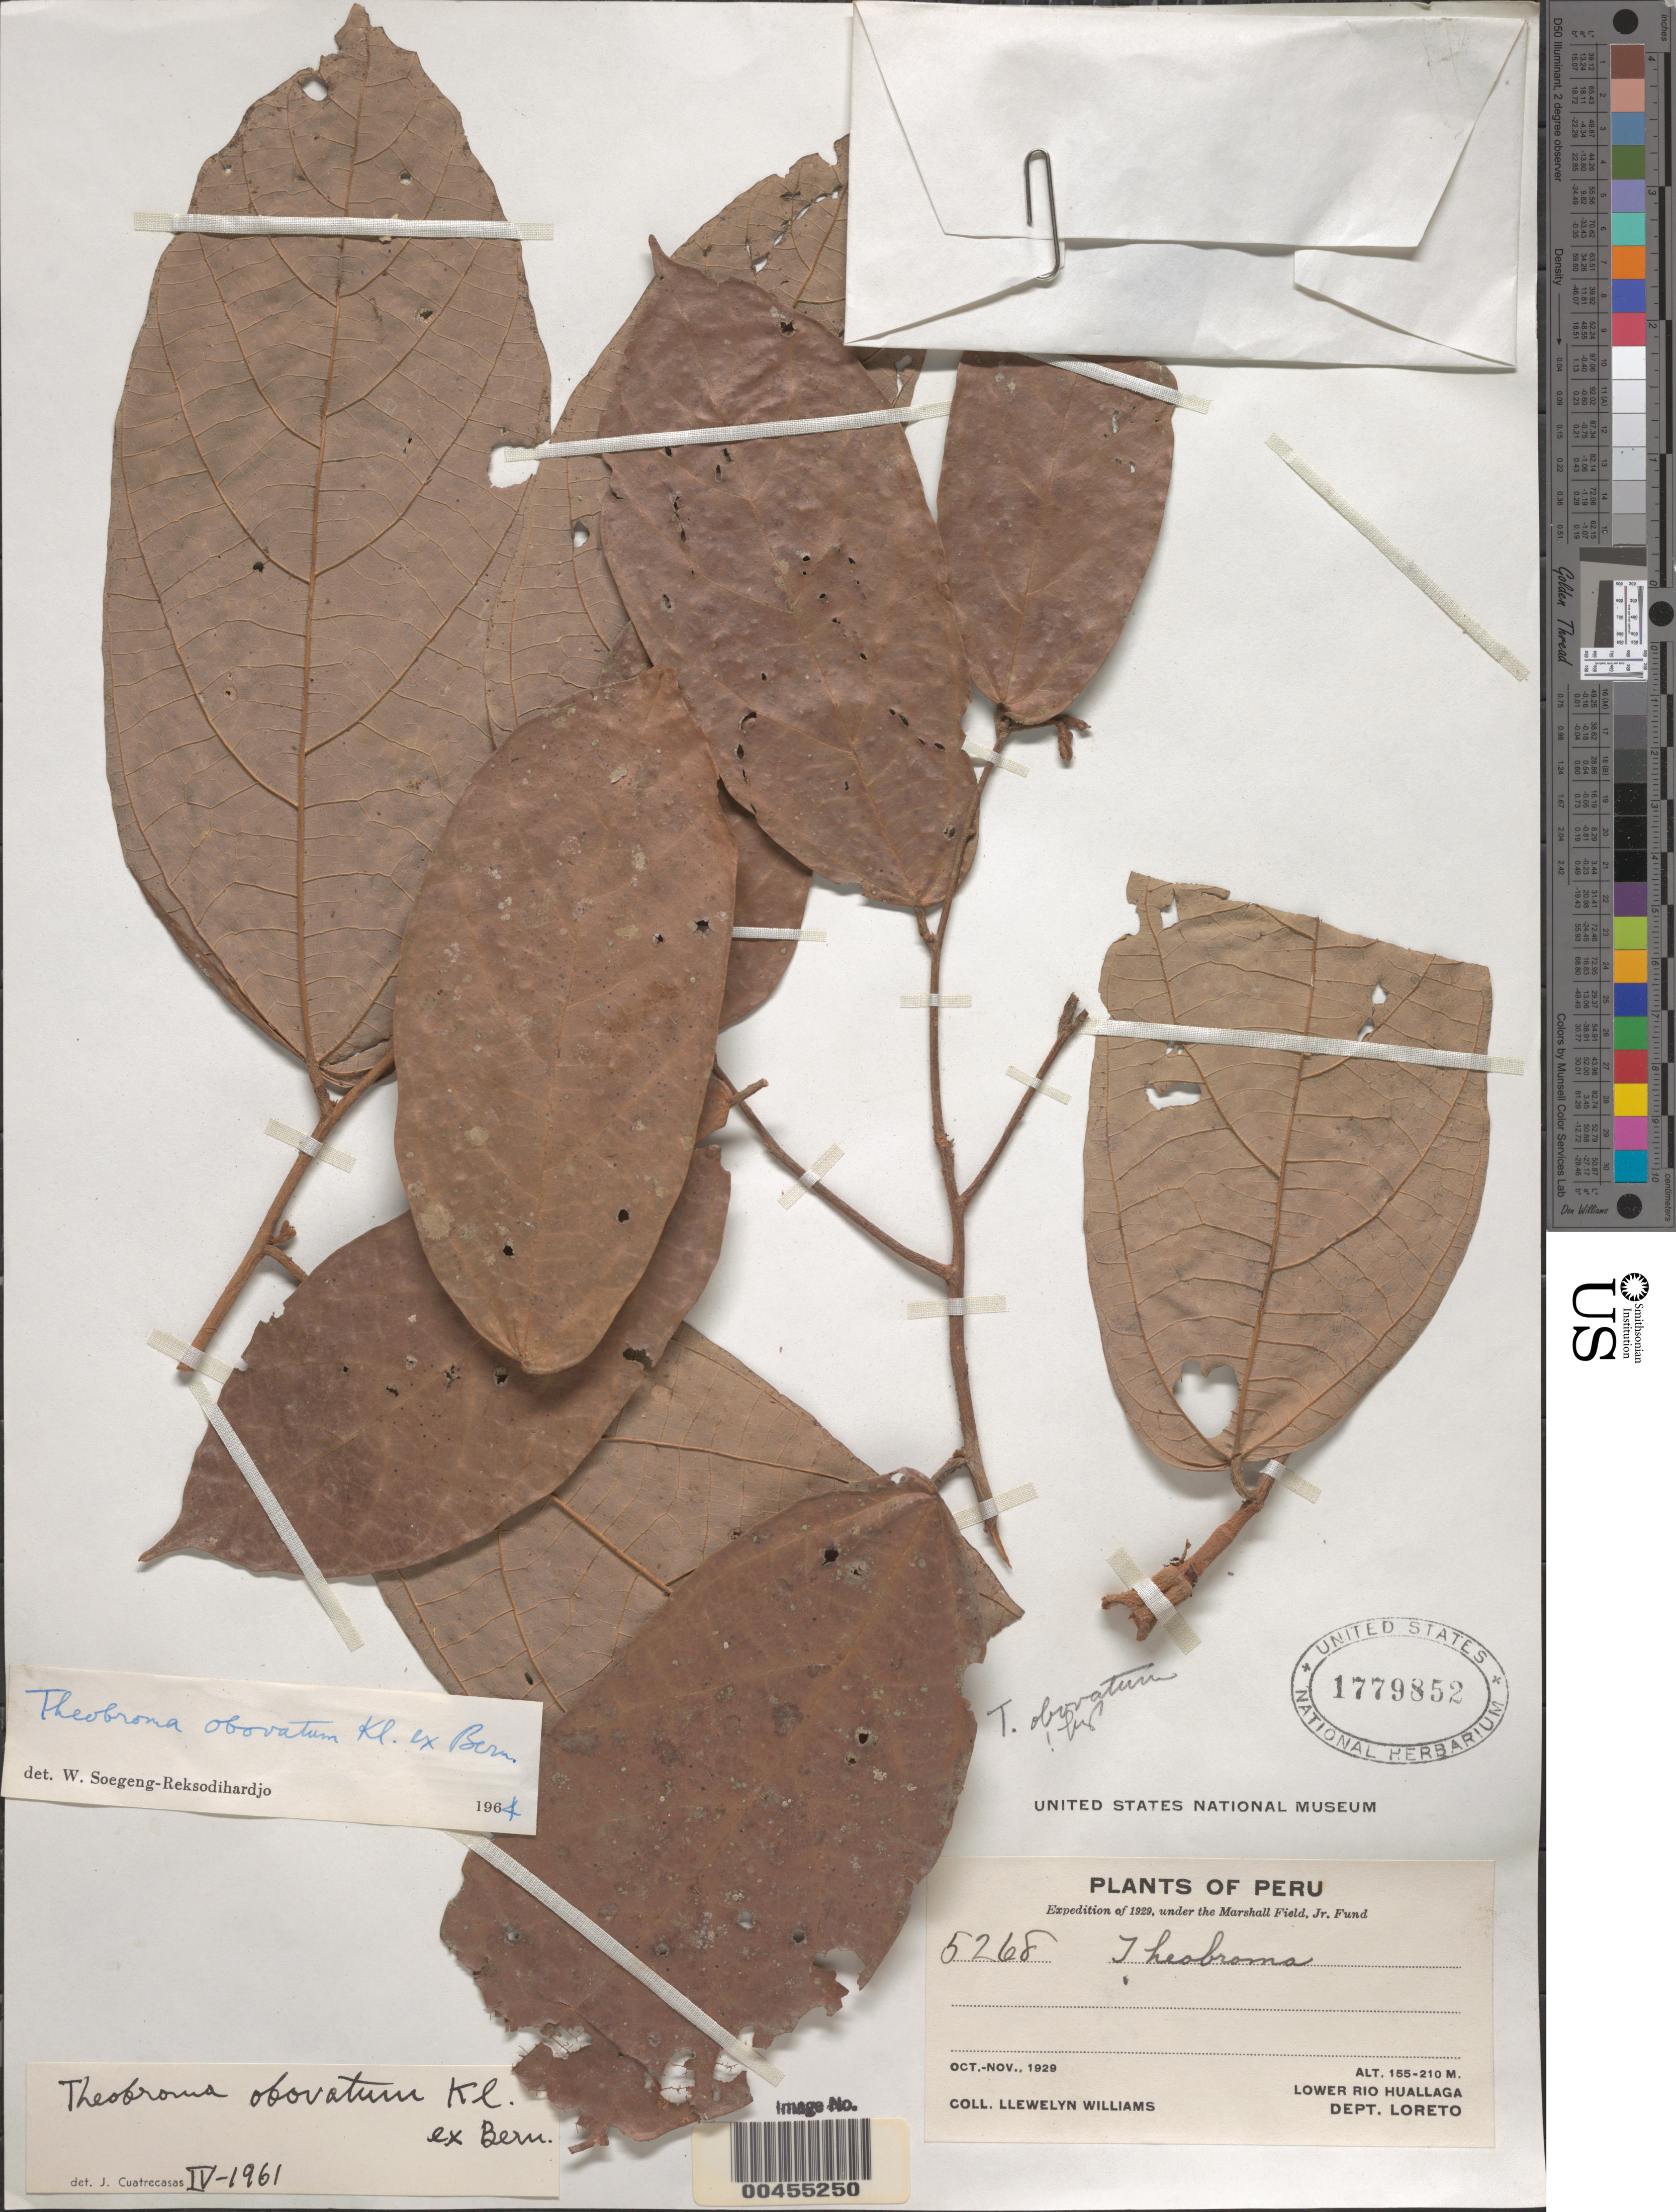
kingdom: Plantae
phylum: Tracheophyta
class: Magnoliopsida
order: Malvales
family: Malvaceae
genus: Theobroma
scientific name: Theobroma obovatum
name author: Klotzsch ex Bernoulli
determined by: Soegeng-Reksodihardjo, W.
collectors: Ll. Williams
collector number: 5268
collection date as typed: Oct 1929 to -- Nov 1929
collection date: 1929-10/1929-11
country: Peru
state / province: Loreto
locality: lower Río Huallaga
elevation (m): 155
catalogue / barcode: US 1779852